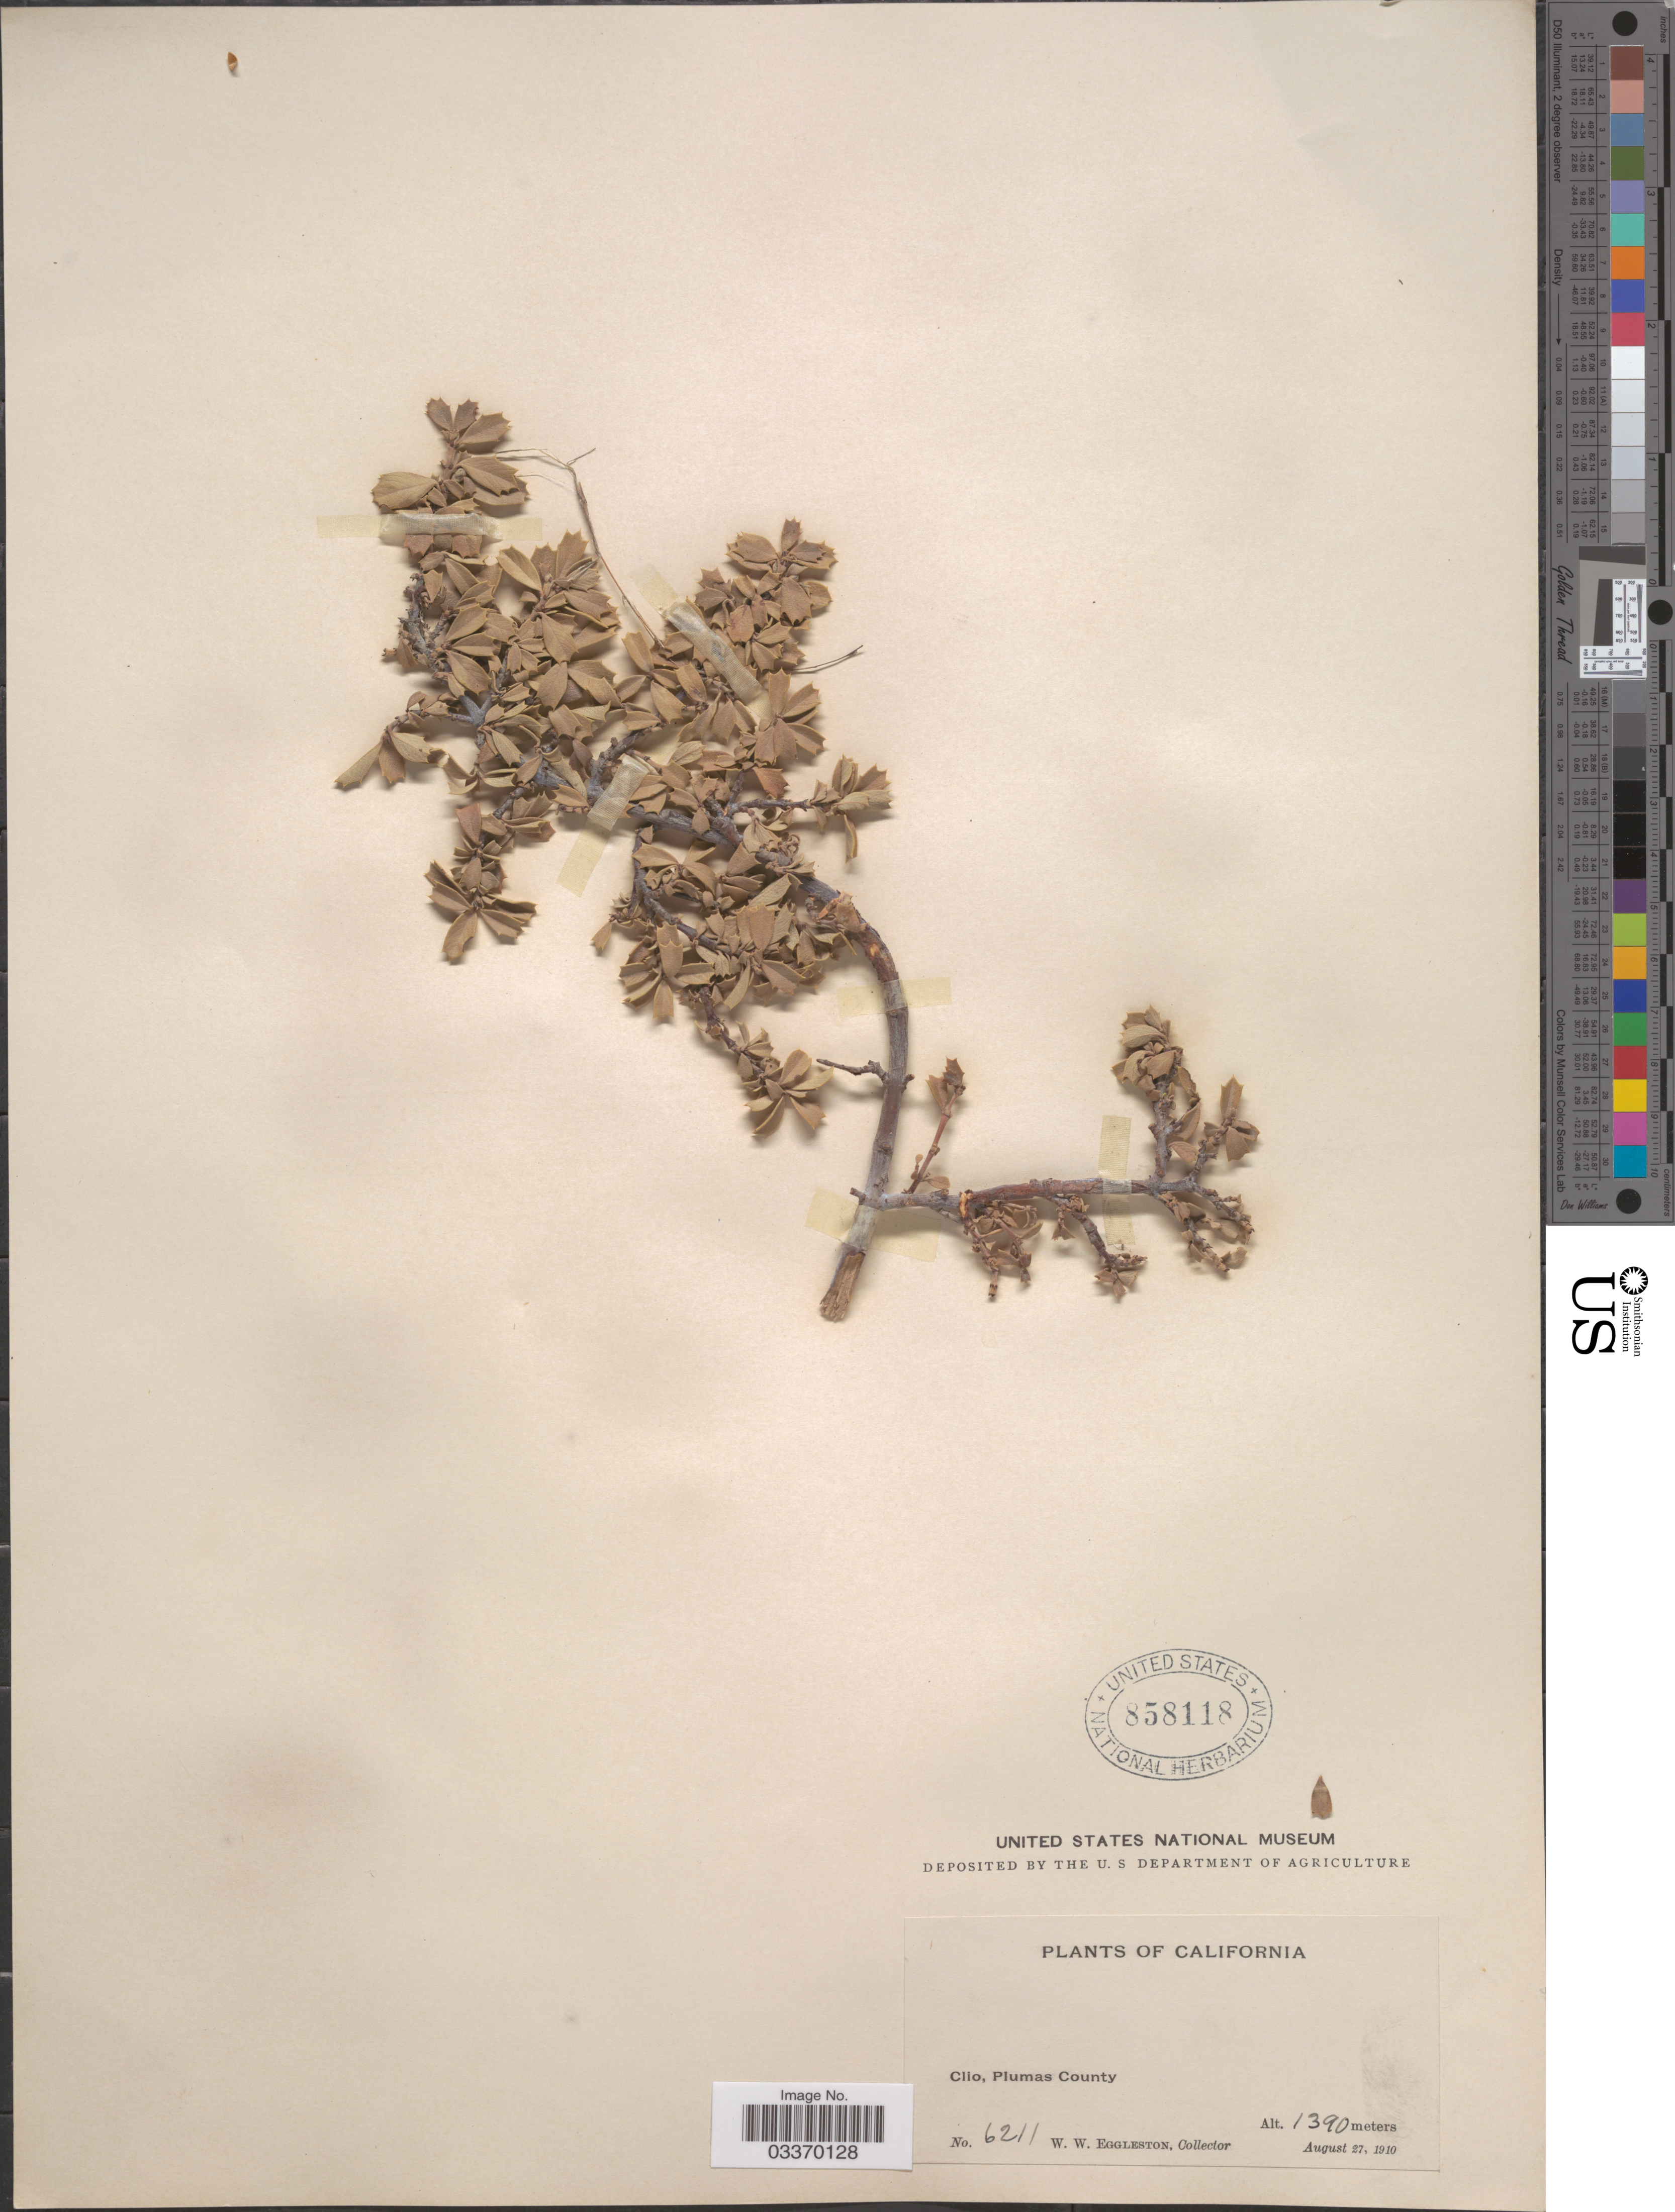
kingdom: Plantae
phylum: Tracheophyta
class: Magnoliopsida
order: Rosales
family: Rhamnaceae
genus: Ceanothus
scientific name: Ceanothus prostratus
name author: Benth.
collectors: W. W. Eggleston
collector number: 6211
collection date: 1910-08-27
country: United States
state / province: California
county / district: Plumas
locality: Clio, Plumas County.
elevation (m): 1390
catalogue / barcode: US 858118